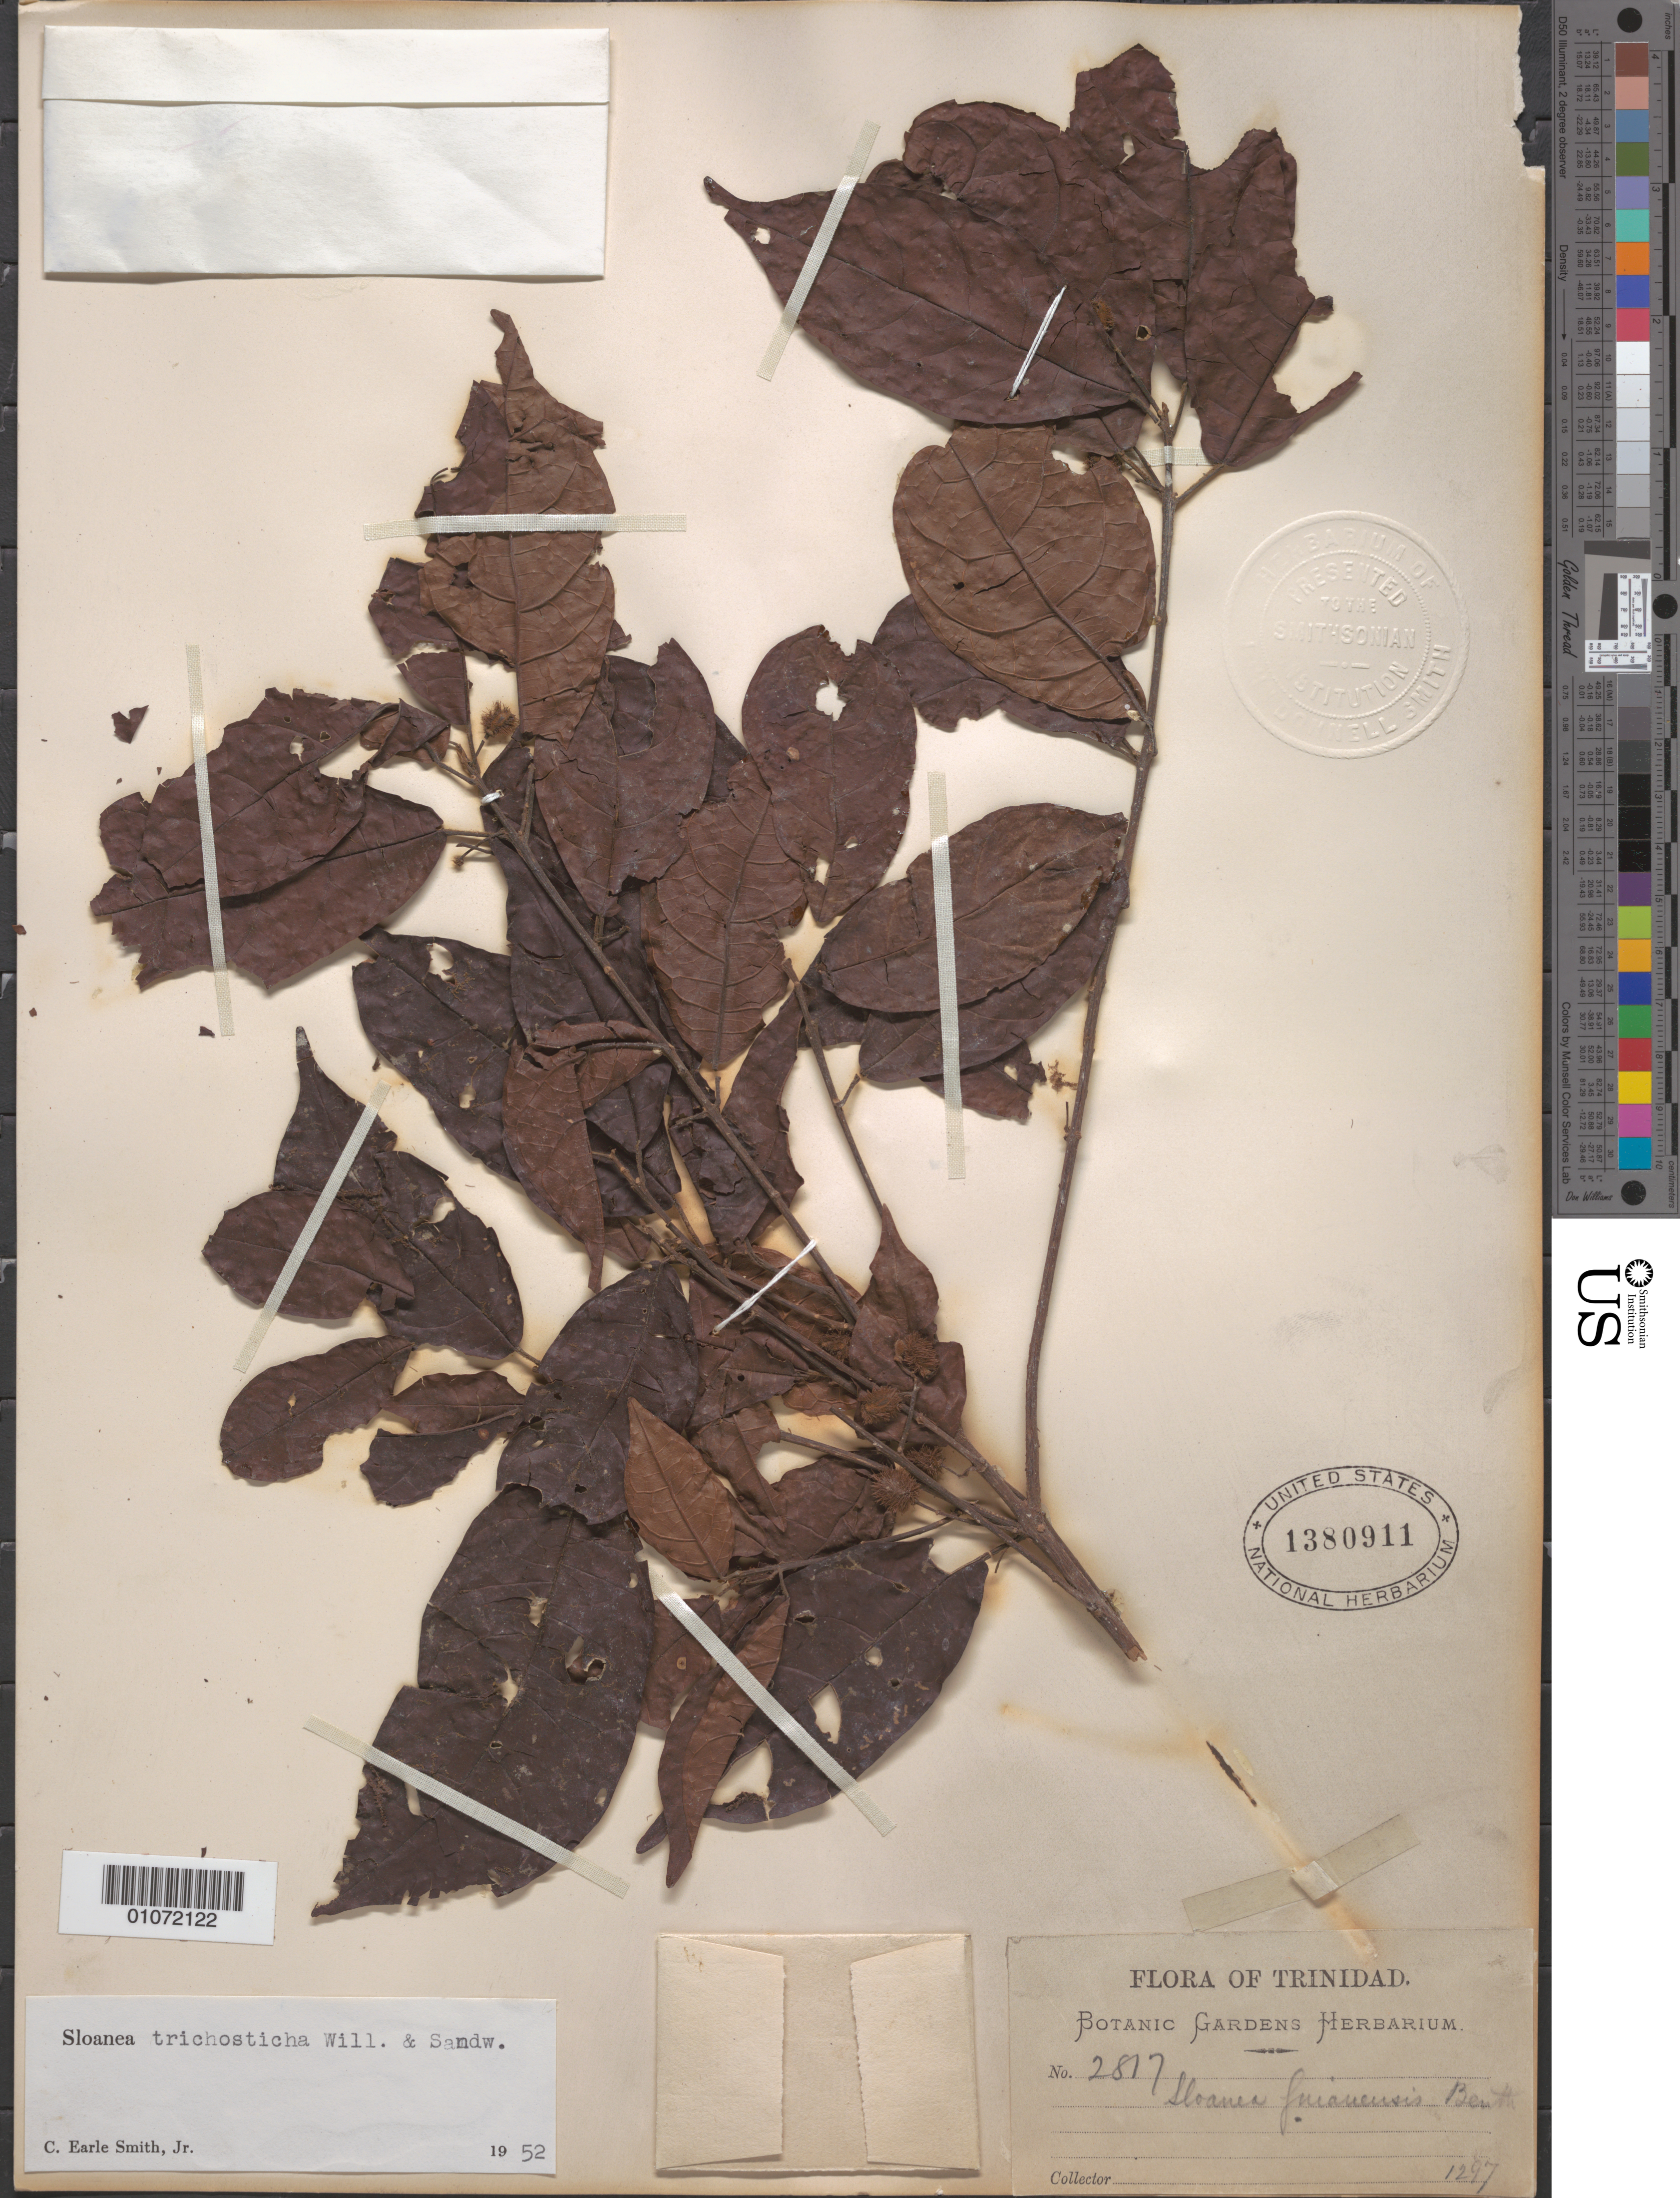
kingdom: Plantae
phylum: Tracheophyta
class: Magnoliopsida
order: Oxalidales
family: Elaeocarpaceae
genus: Sloanea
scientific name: Sloanea trichosticha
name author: R.O. Williams & Sandwith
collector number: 2817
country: Trinidad and Tobago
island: Trinidad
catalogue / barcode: US 1380911